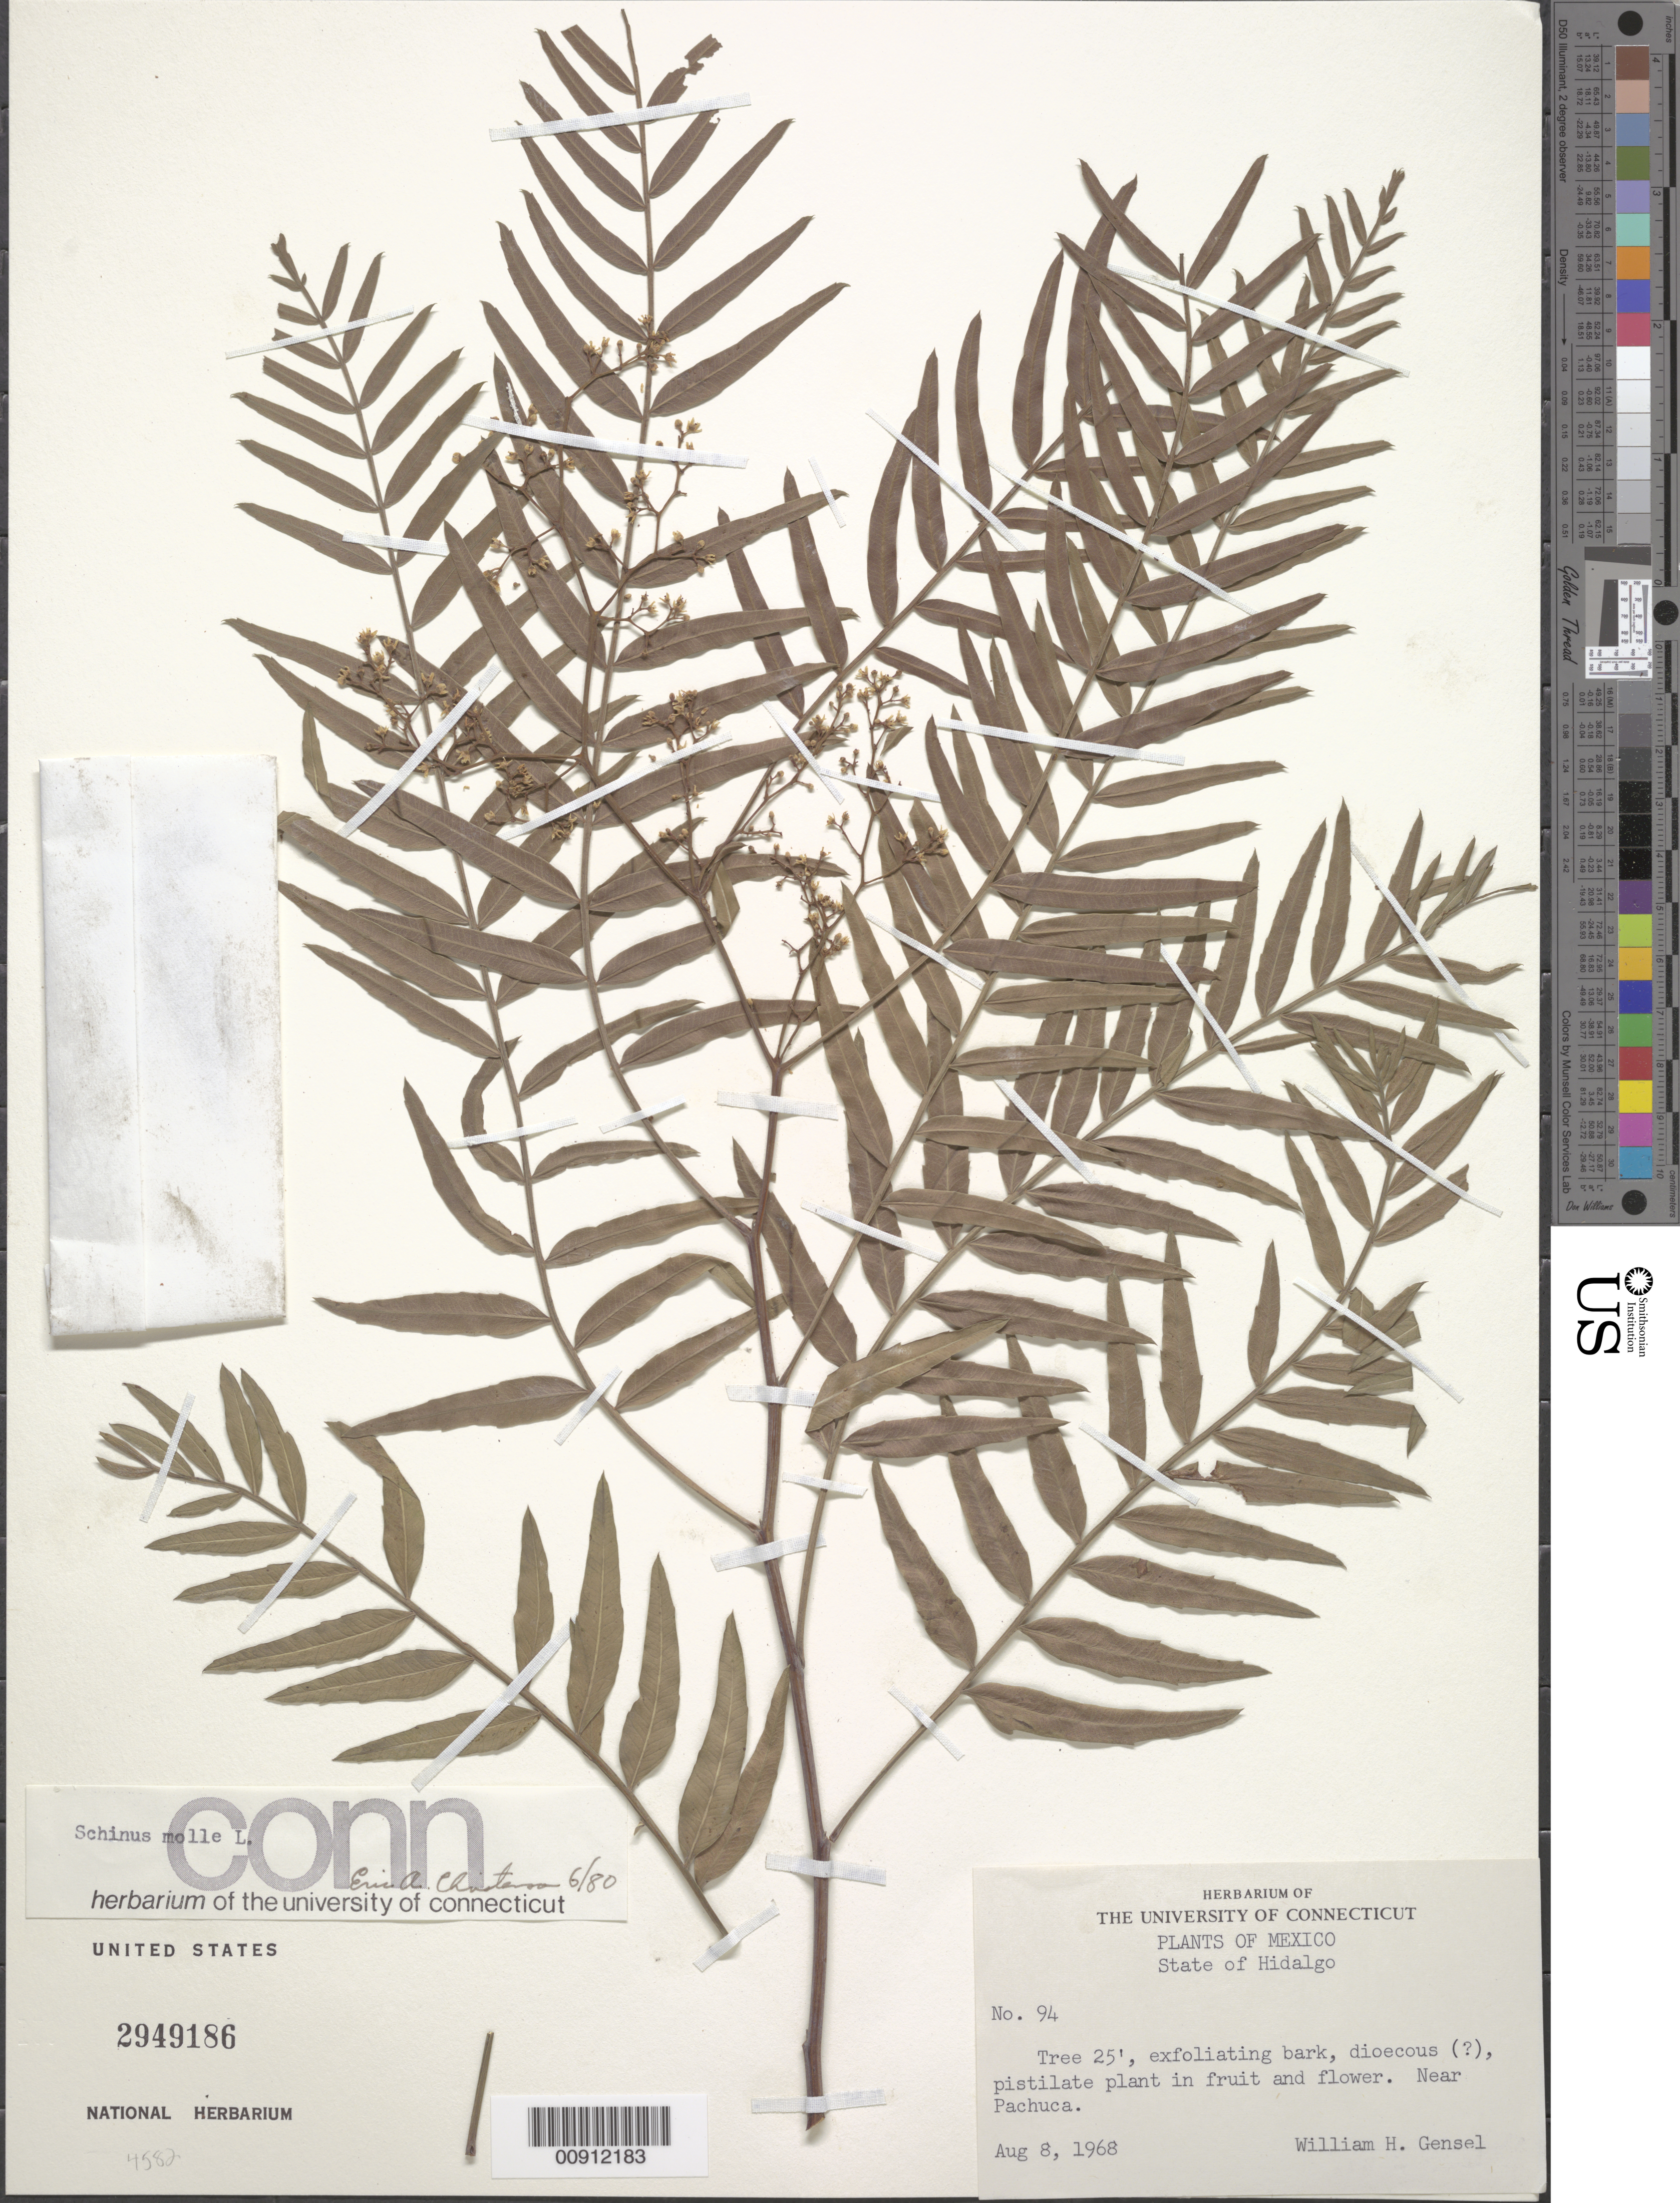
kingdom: Plantae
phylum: Tracheophyta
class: Magnoliopsida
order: Sapindales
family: Anacardiaceae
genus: Schinus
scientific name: Schinus areira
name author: L.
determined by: Mitchell, John D.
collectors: W. Gensel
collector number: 94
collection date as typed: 08 Aug 1968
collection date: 1968-08-08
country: Mexico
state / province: Hidalgo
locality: Near Pachuca, Hidalgo.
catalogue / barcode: US 2949186